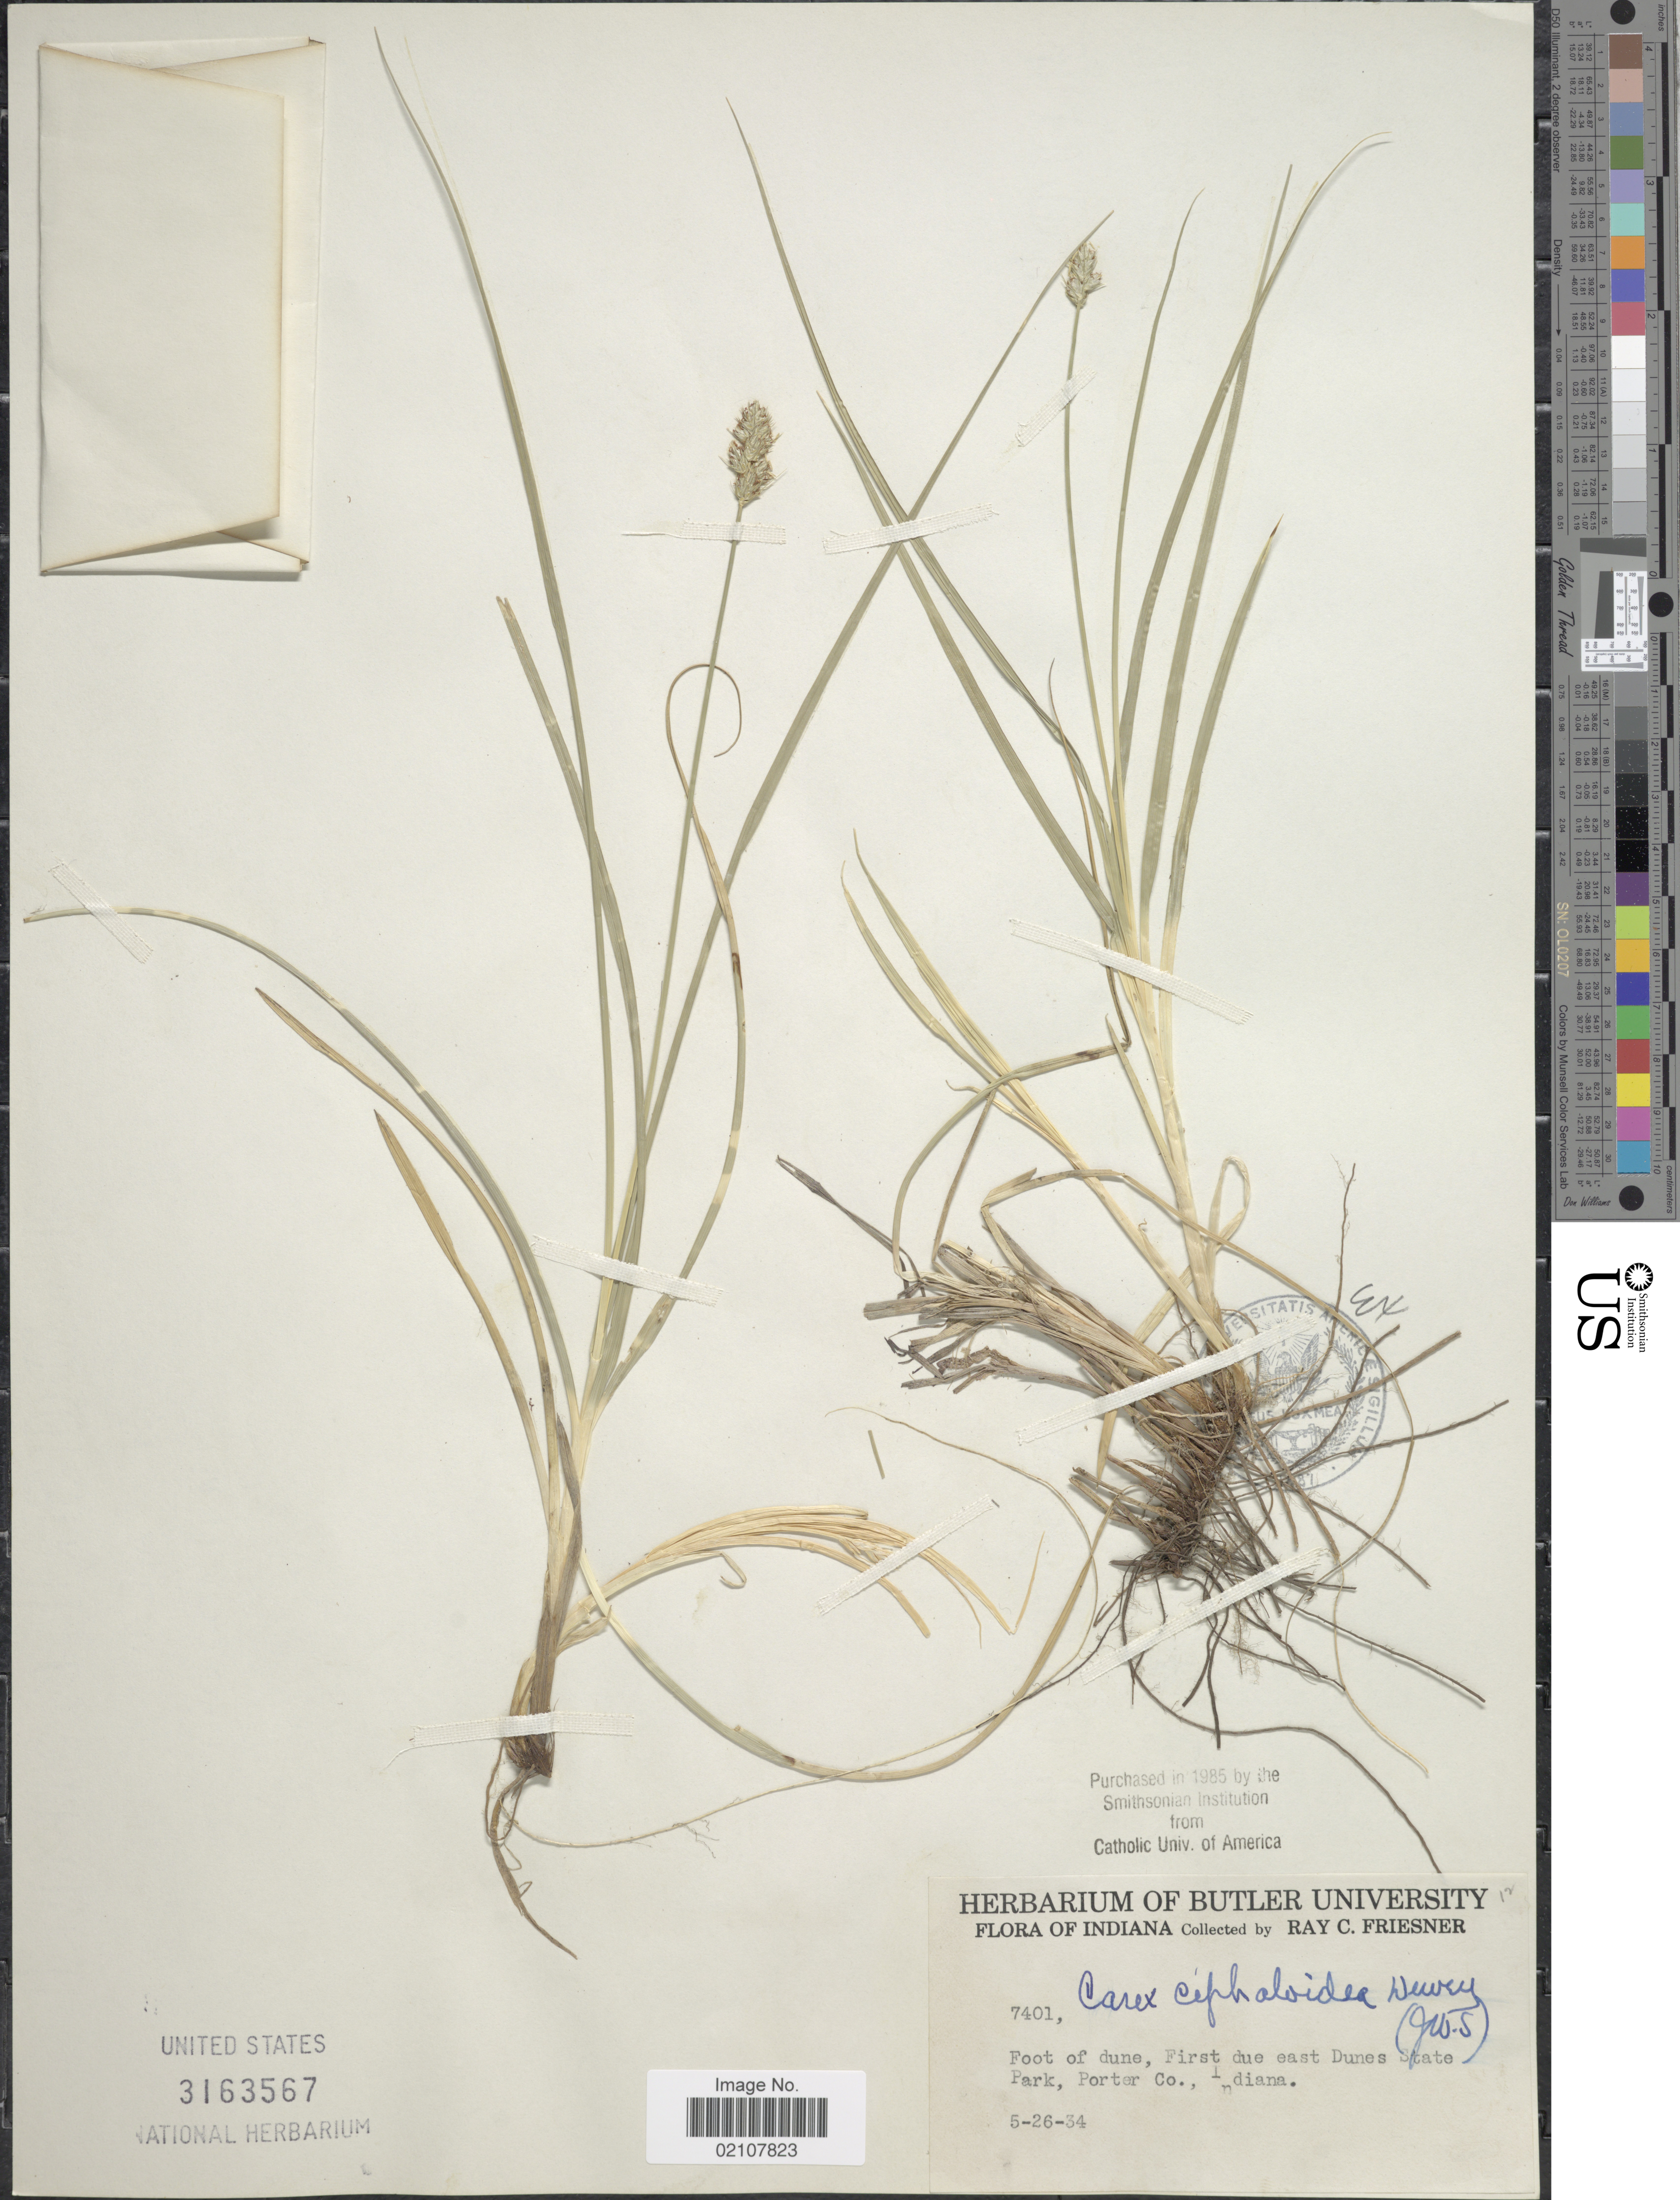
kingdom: Plantae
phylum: Tracheophyta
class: Liliopsida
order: Poales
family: Cyperaceae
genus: Carex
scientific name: Carex cephaloidea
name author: (Dewey) Dewey ex Boott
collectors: R. Friesner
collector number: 7401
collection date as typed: Transcribed d/m/y: 26/5/34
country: United States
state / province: Indiana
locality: Foot of dune, First due east Dunes State Park, Porter Co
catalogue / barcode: US 3163567